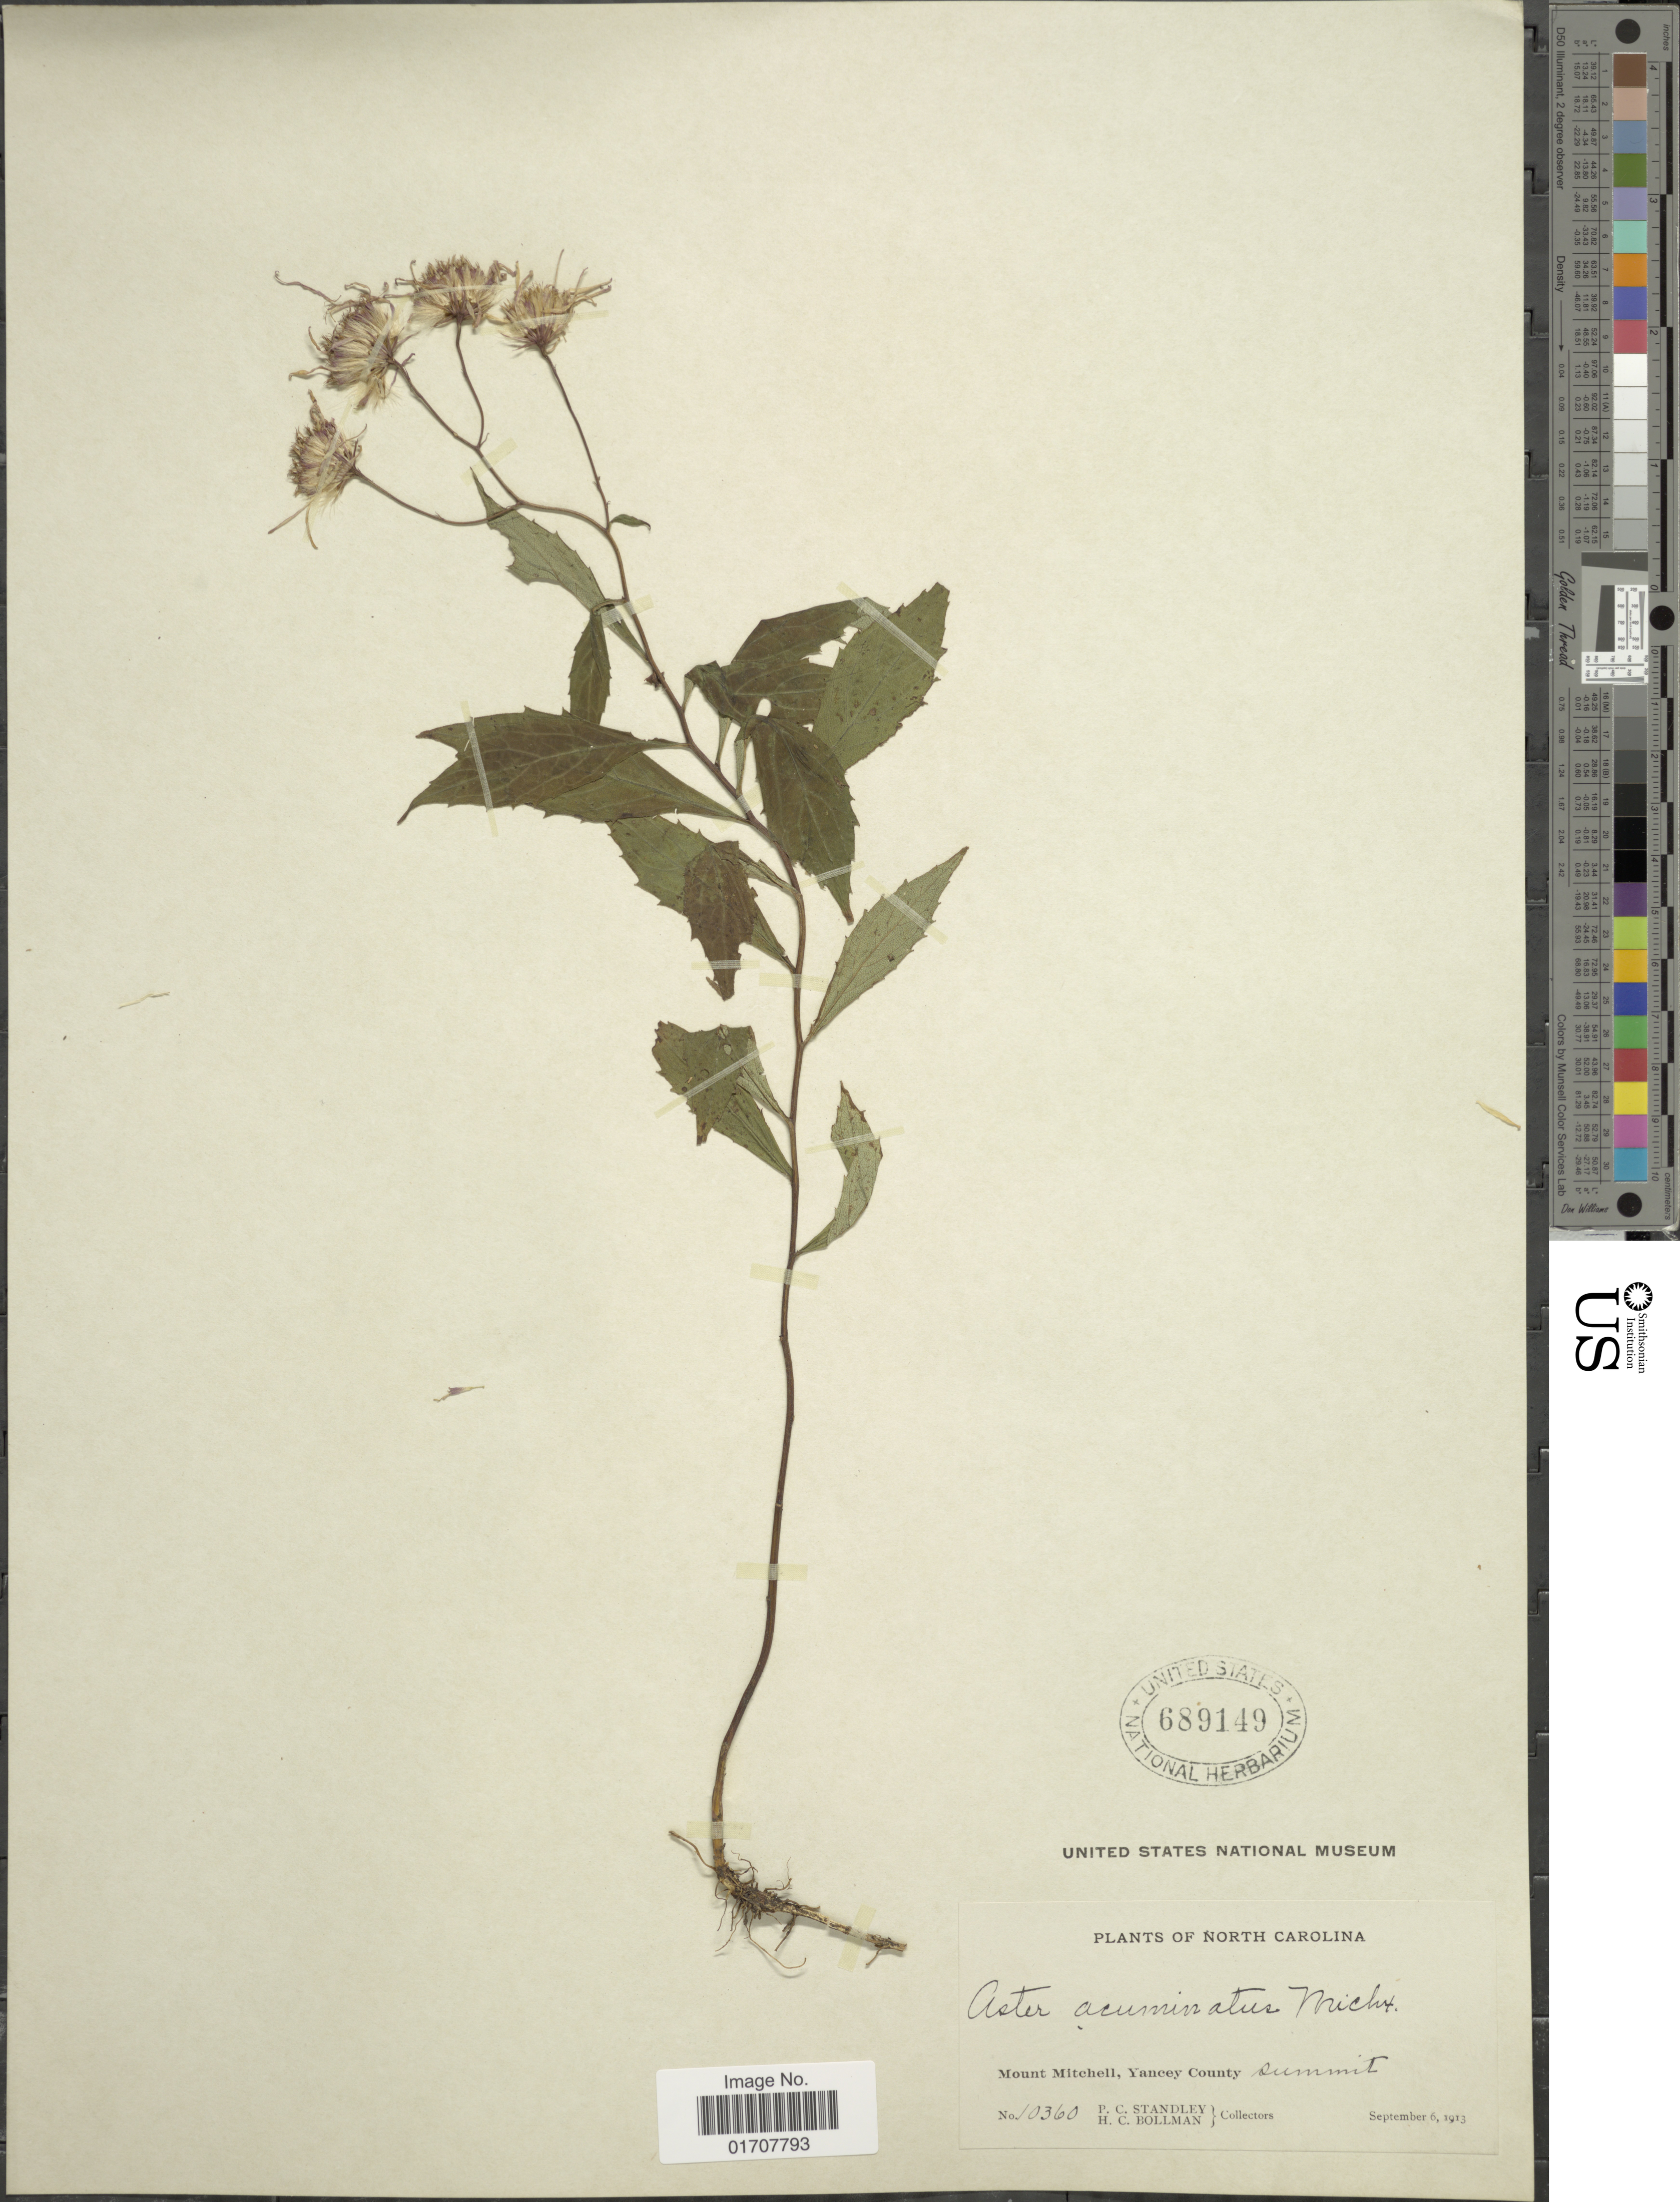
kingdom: Plantae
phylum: Tracheophyta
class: Magnoliopsida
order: Asterales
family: Asteraceae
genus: Oclemena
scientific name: Oclemena acuminata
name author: (Michx.) Greene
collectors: P. C. Standley & H. C. Bollman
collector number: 10360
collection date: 1913-09-06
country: United States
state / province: North Carolina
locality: Mount Mitchell, Yancey County, summit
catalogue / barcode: US 689149